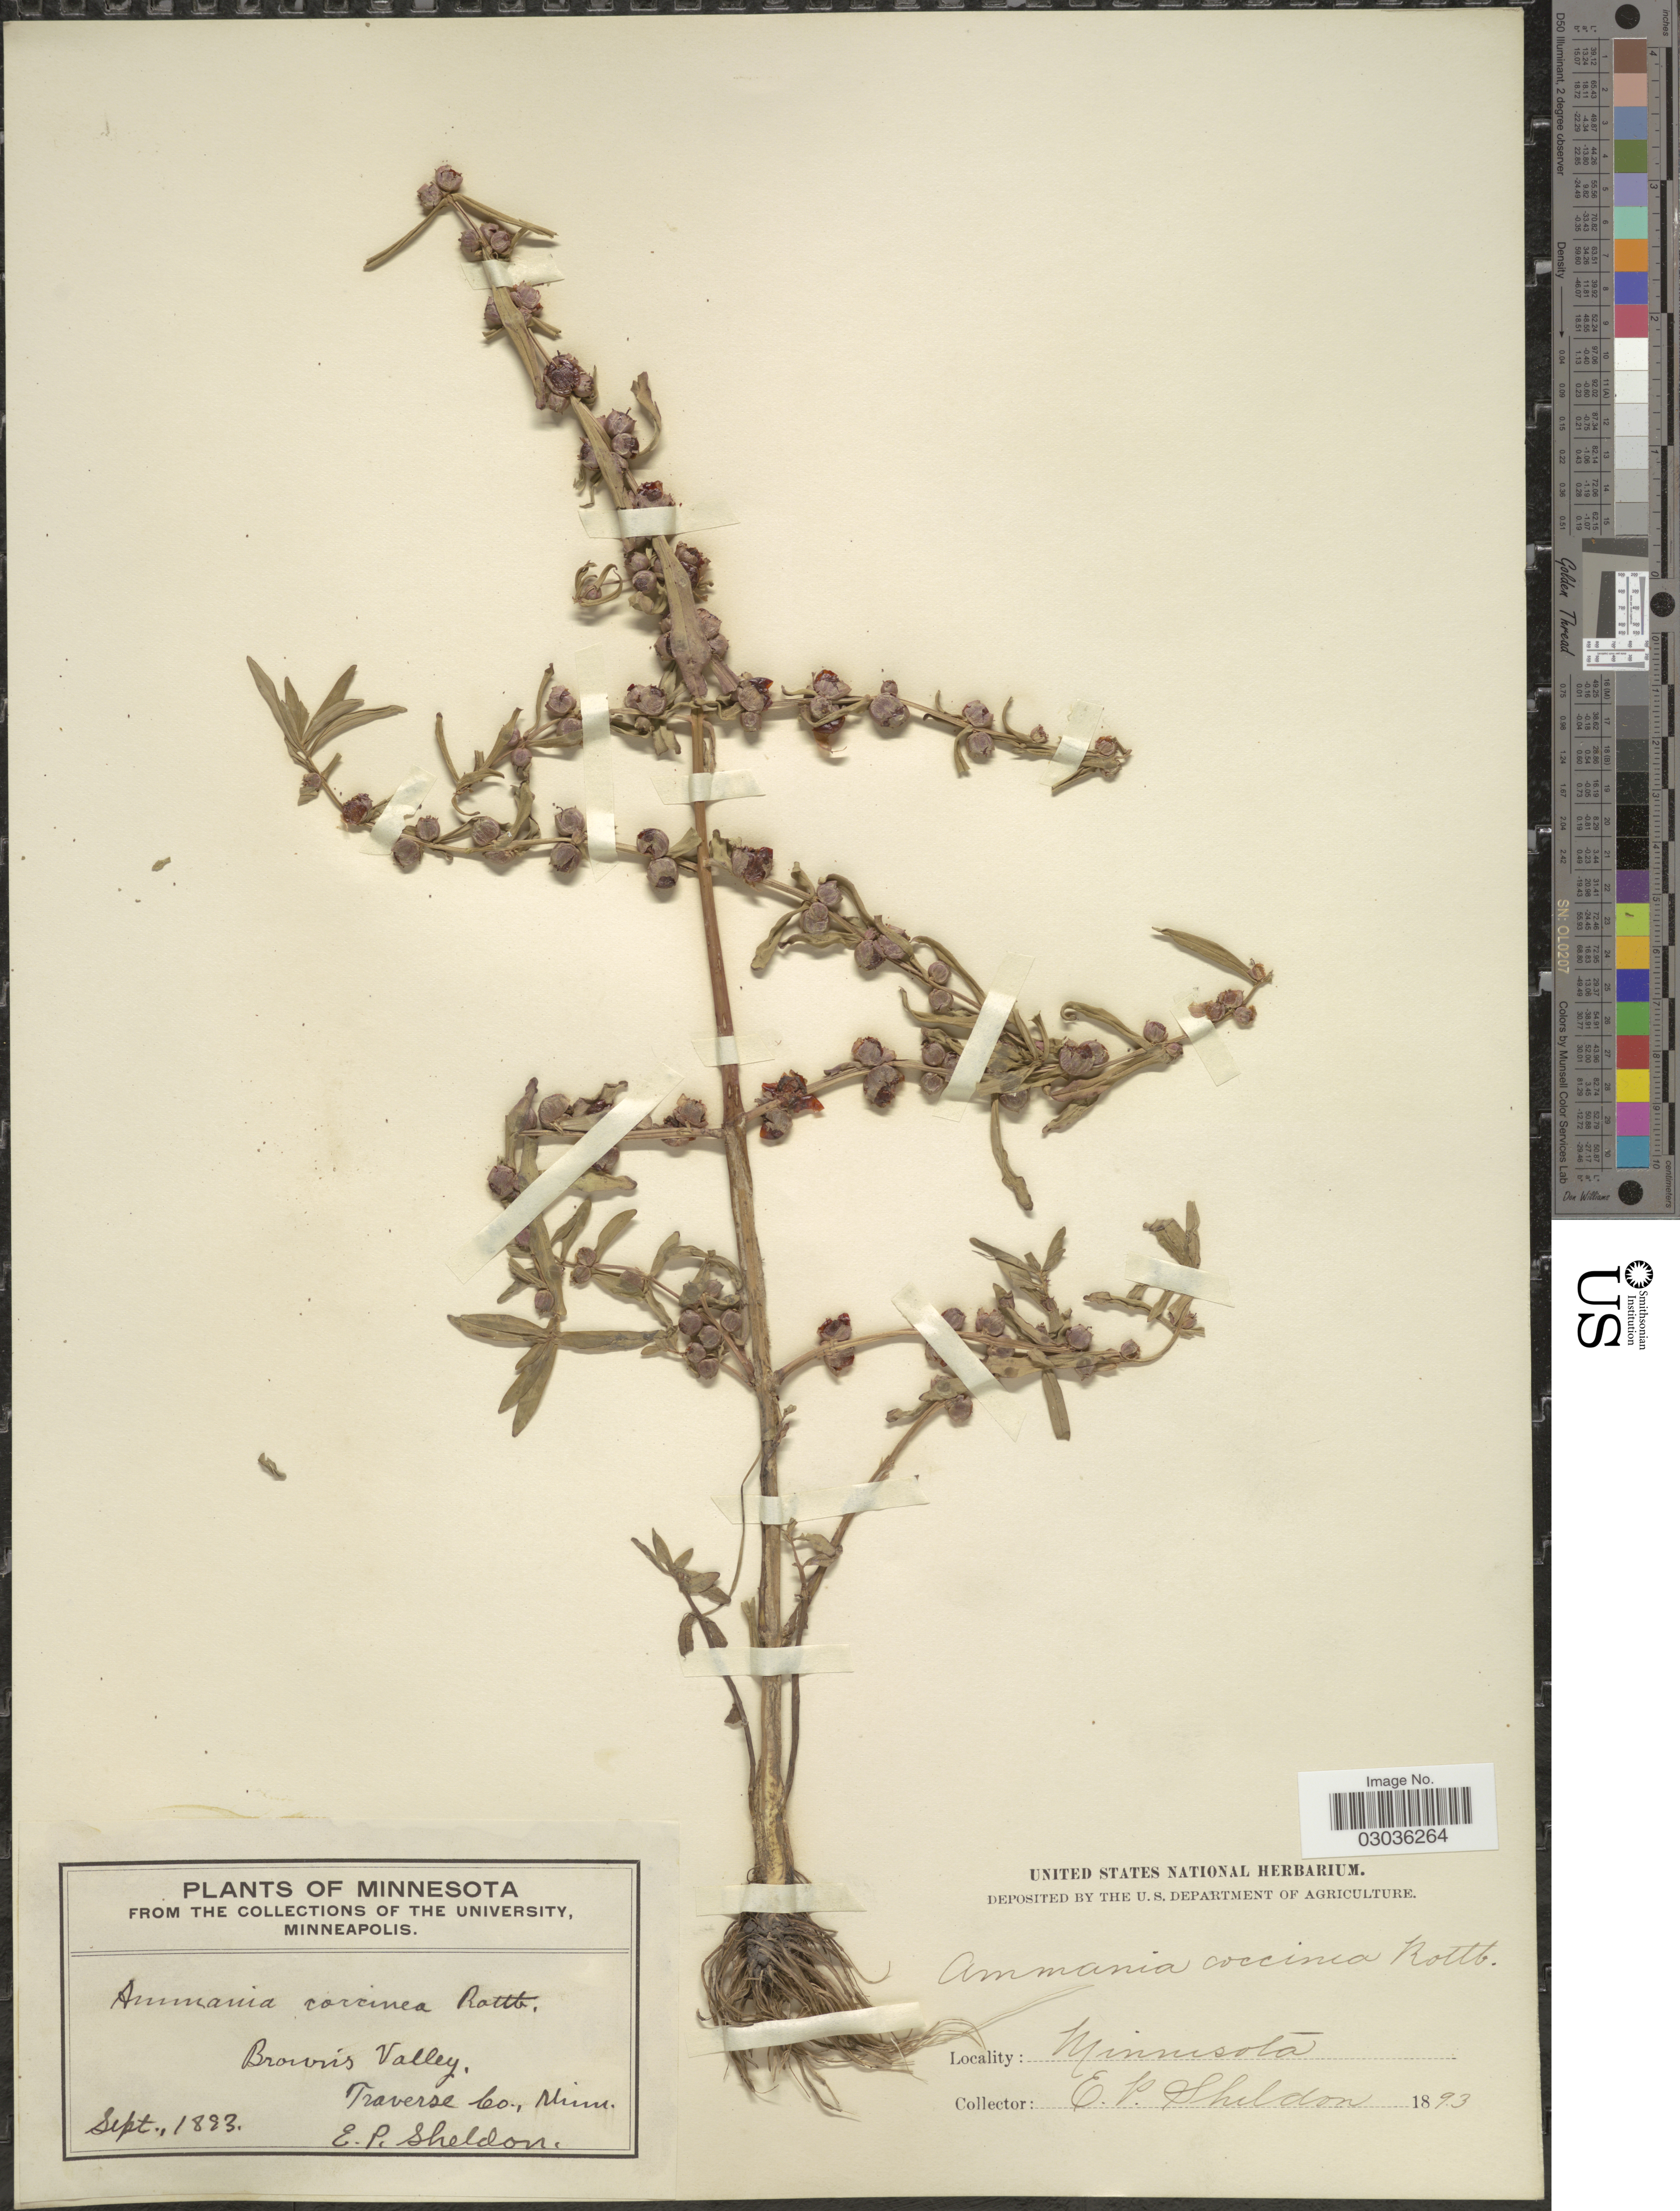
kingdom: Plantae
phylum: Tracheophyta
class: Magnoliopsida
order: Myrtales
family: Lythraceae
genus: Ammannia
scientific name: Ammannia coccinea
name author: Rottb.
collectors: E. P. Sheldon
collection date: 1893-09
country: United States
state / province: Minnesota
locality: Brown's Valley, Traverse Co.